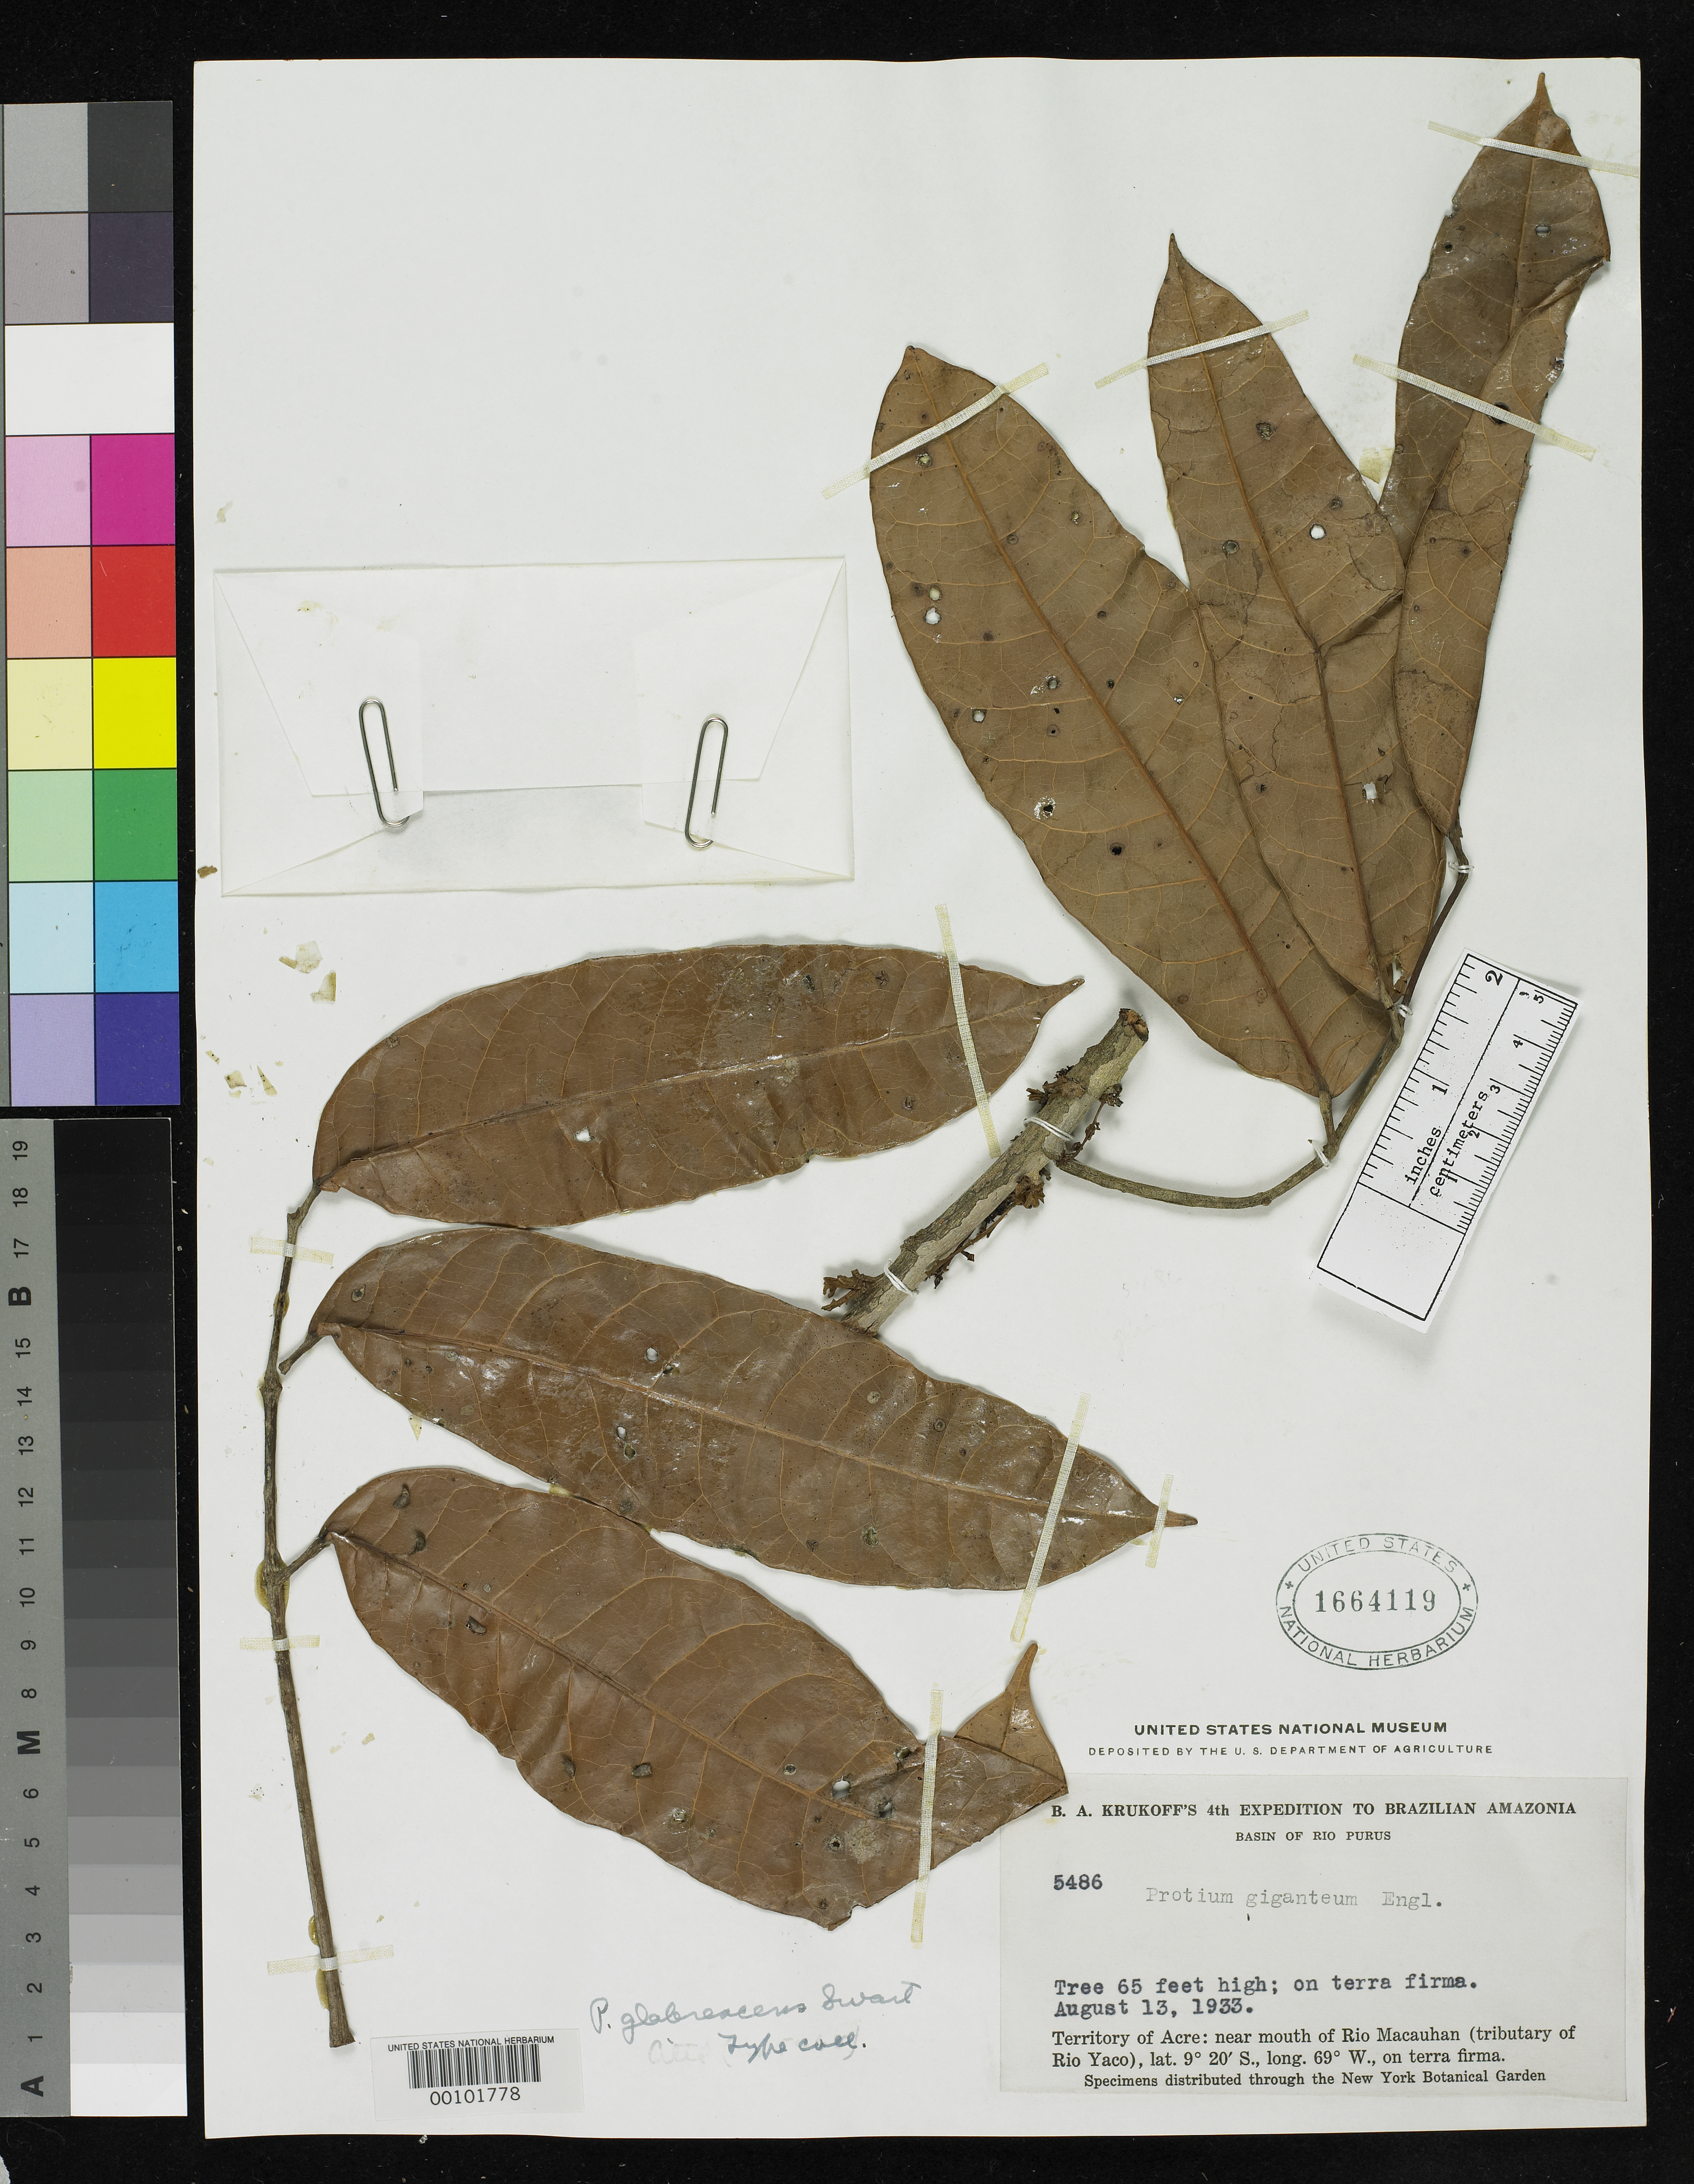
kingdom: Plantae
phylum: Tracheophyta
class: Magnoliopsida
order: Sapindales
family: Burseraceae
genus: Protium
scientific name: Protium glabrescens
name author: Swart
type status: Type Collection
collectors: B. A. Krukoff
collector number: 5486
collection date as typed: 13 Aug 1933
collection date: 1933-08-13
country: Brazil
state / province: Acre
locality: Near mouth of Rio Macauhan, tributary of Rio Yaco.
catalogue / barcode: US 1664119